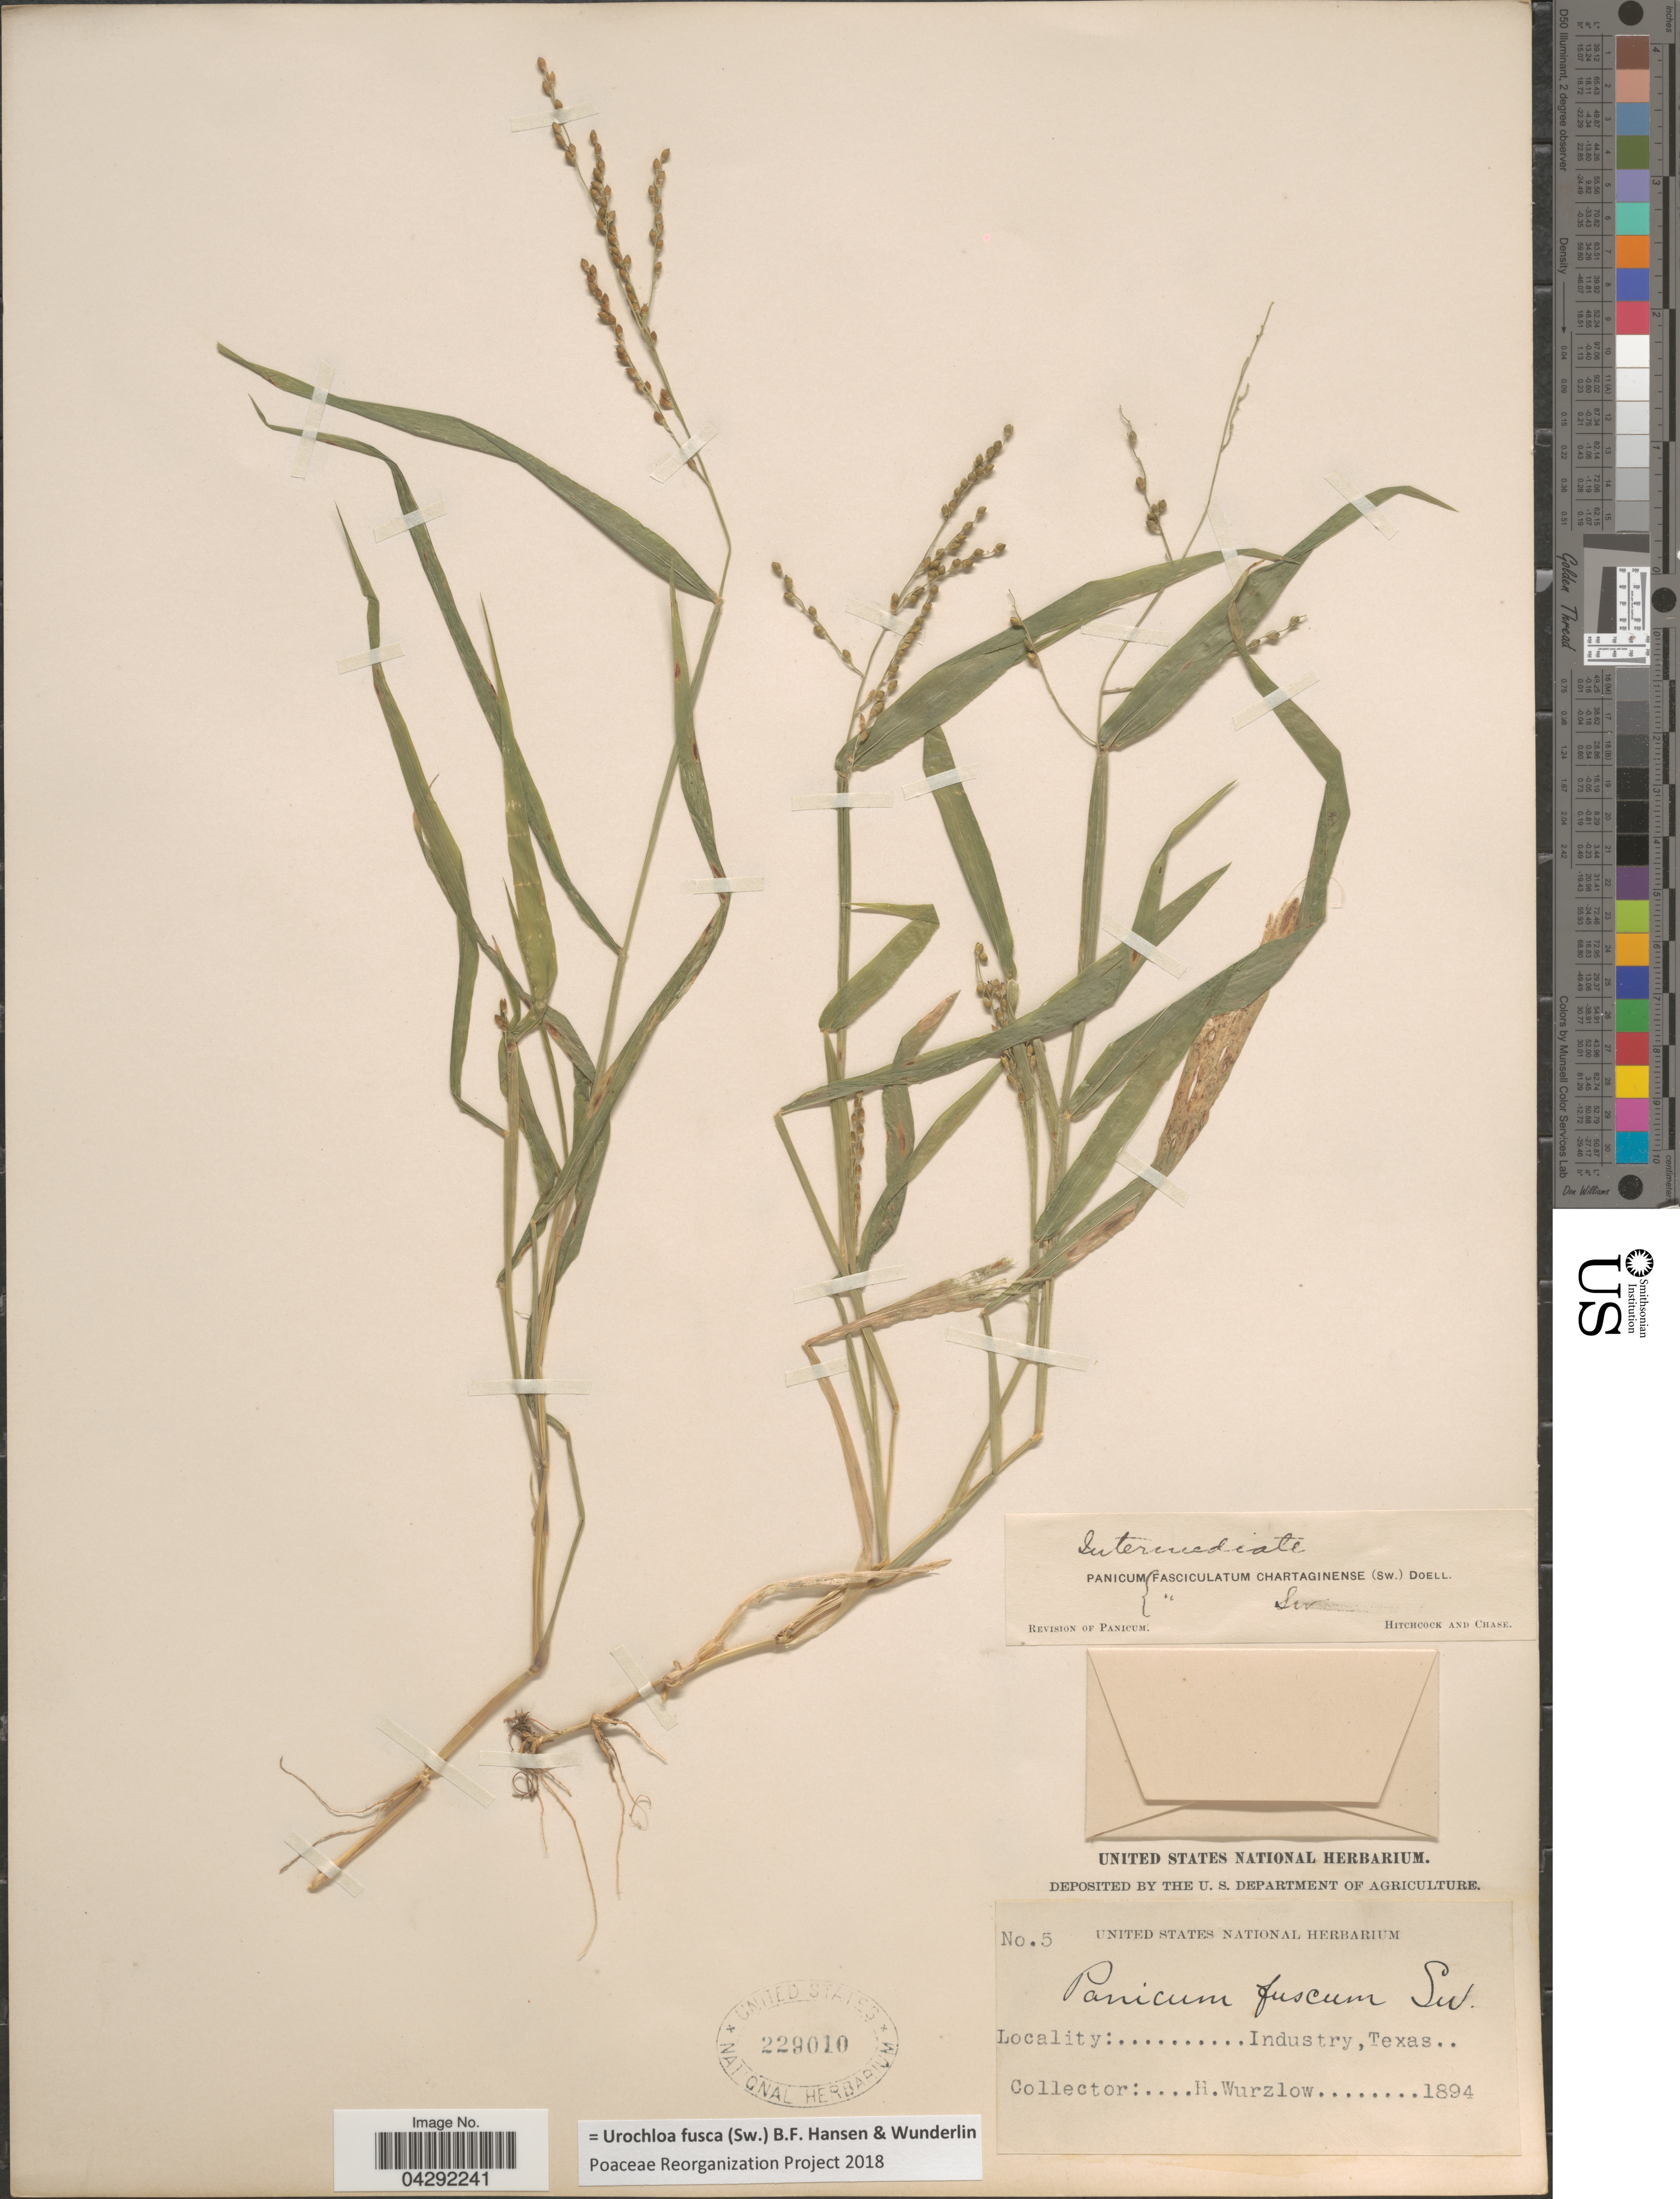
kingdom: Plantae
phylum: Tracheophyta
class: Liliopsida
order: Poales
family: Poaceae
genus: Urochloa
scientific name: Urochloa fusca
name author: (Sw.) B.F. Hansen & Wunderlin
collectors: H. Wurzlow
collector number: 5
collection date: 1894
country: United States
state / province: Texas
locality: Industry.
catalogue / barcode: US 229010